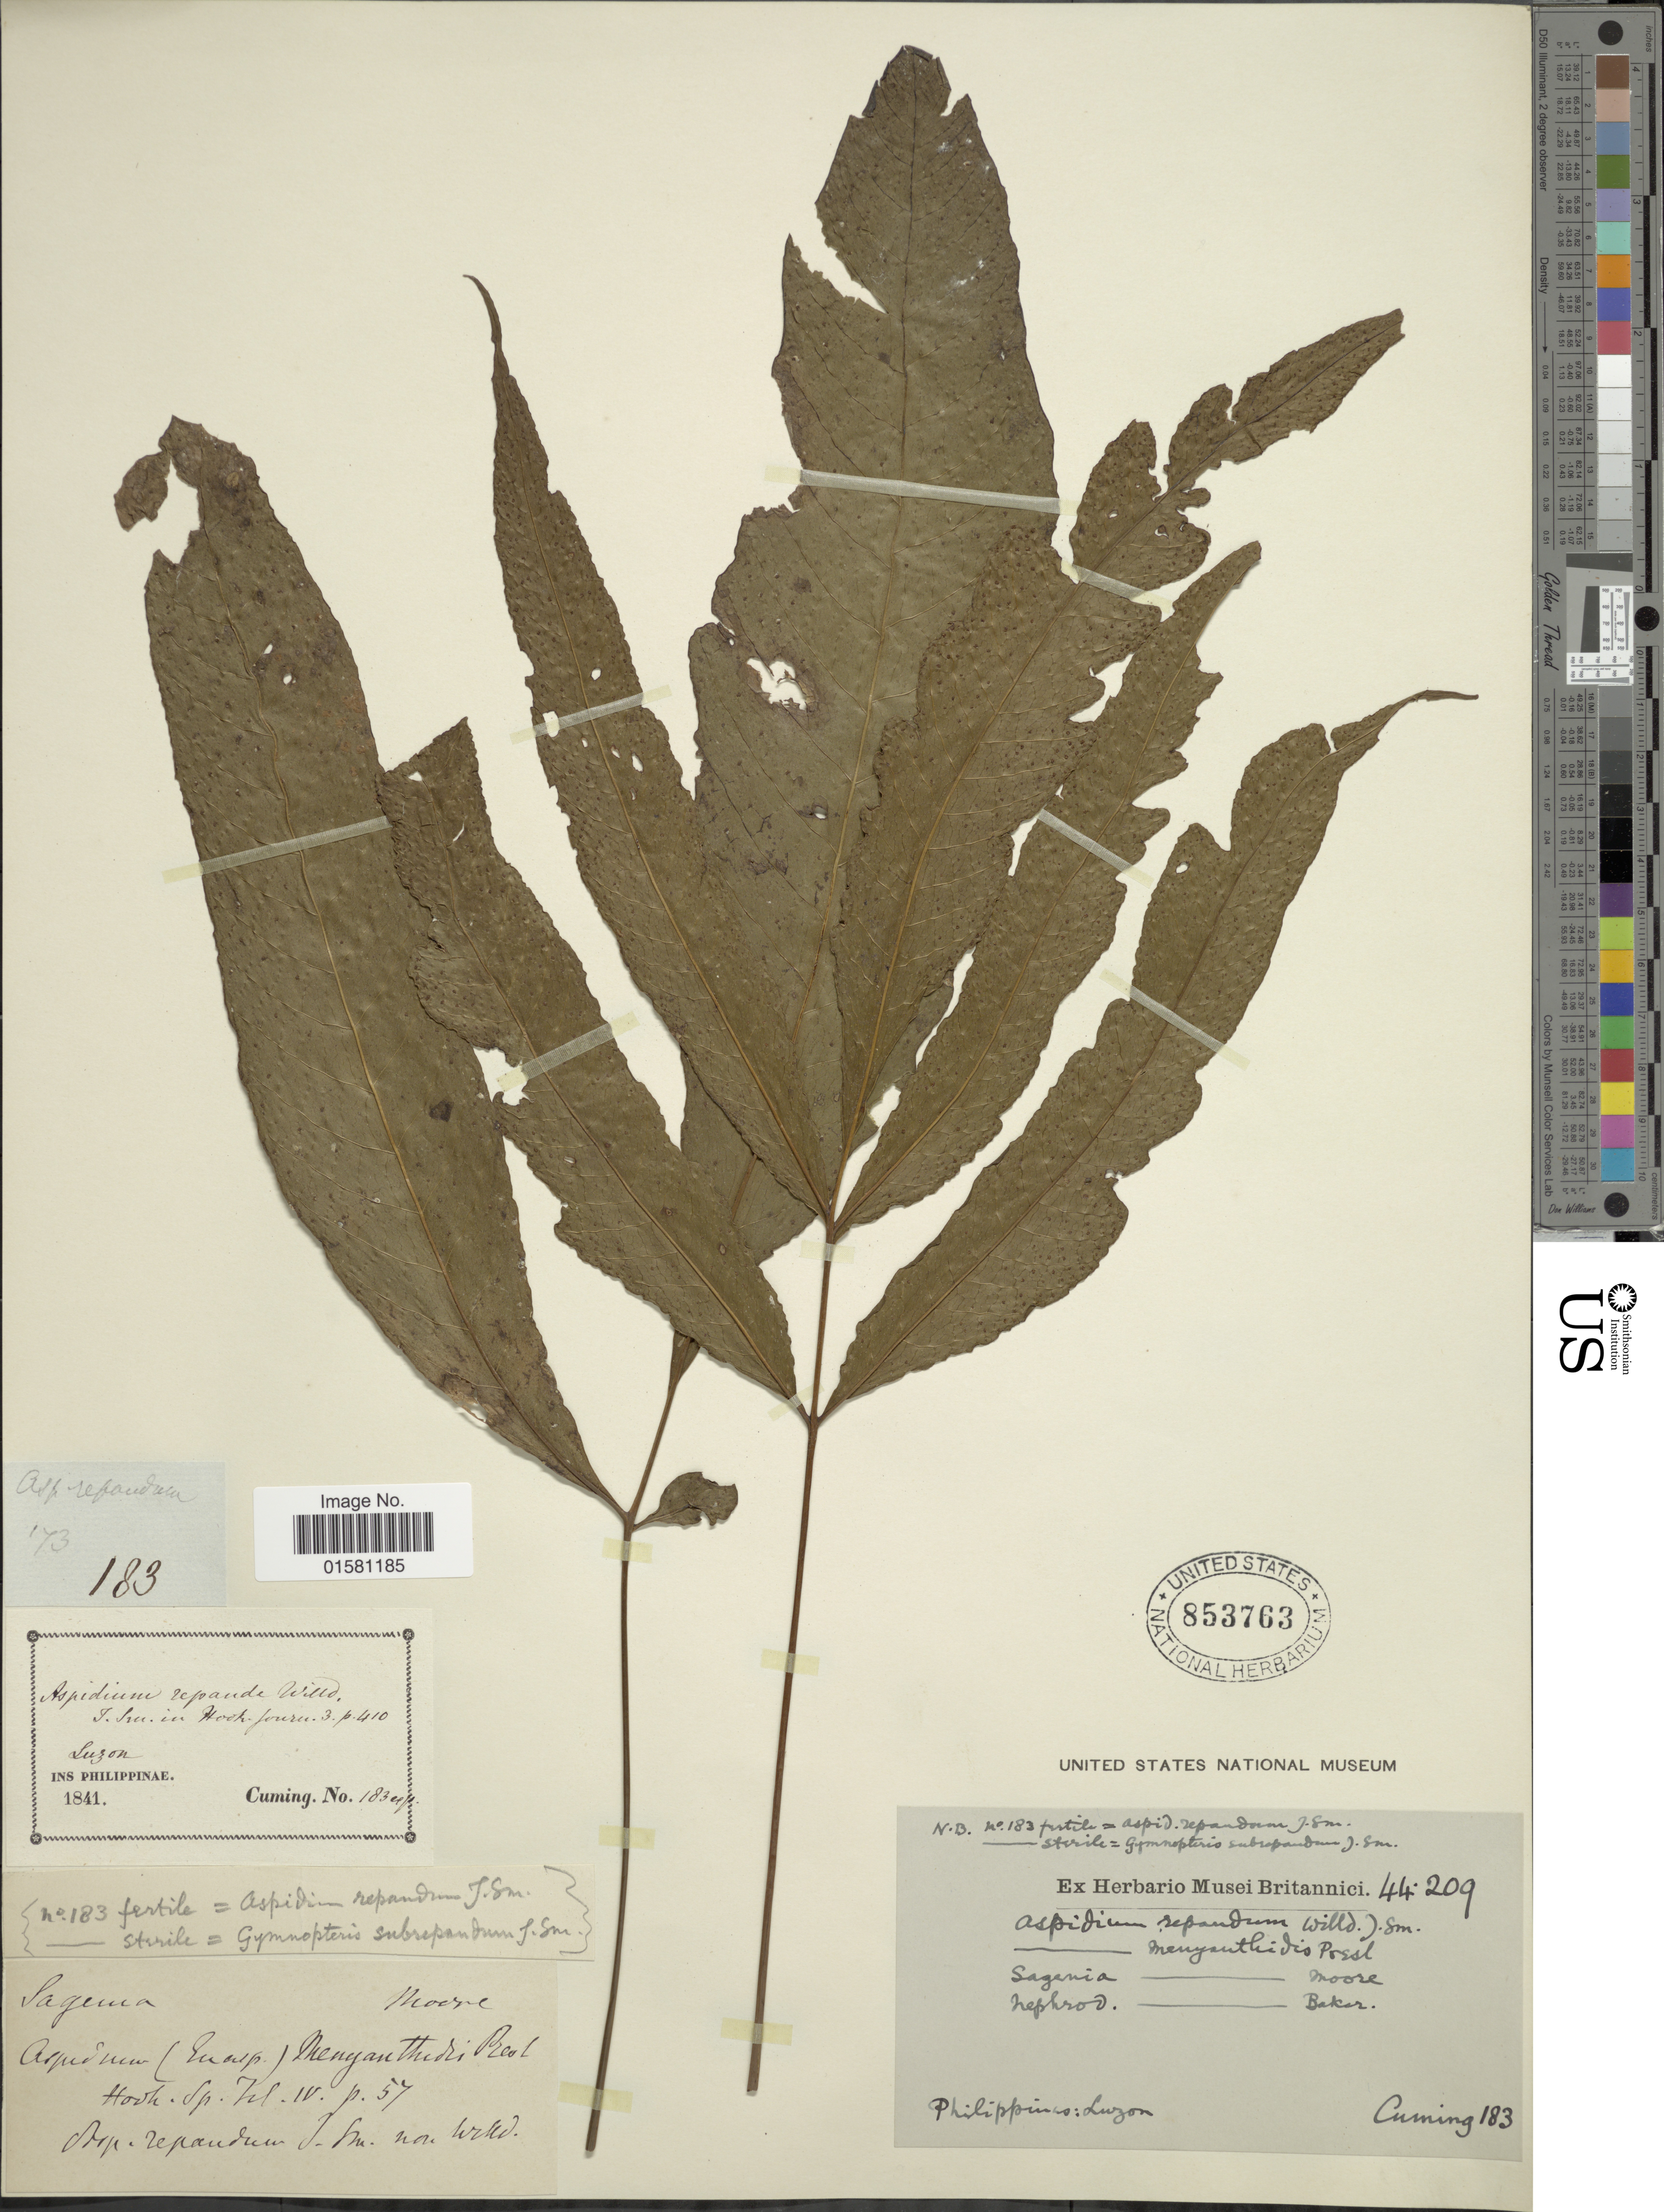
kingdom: Plantae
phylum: Tracheophyta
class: Polypodiopsida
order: Polypodiales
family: Tectariaceae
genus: Tectaria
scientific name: Tectaria menyanthidis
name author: (C. Presl) Copel.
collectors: -. Cuming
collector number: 183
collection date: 1841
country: Philippines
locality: Luzon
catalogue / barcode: US 853763